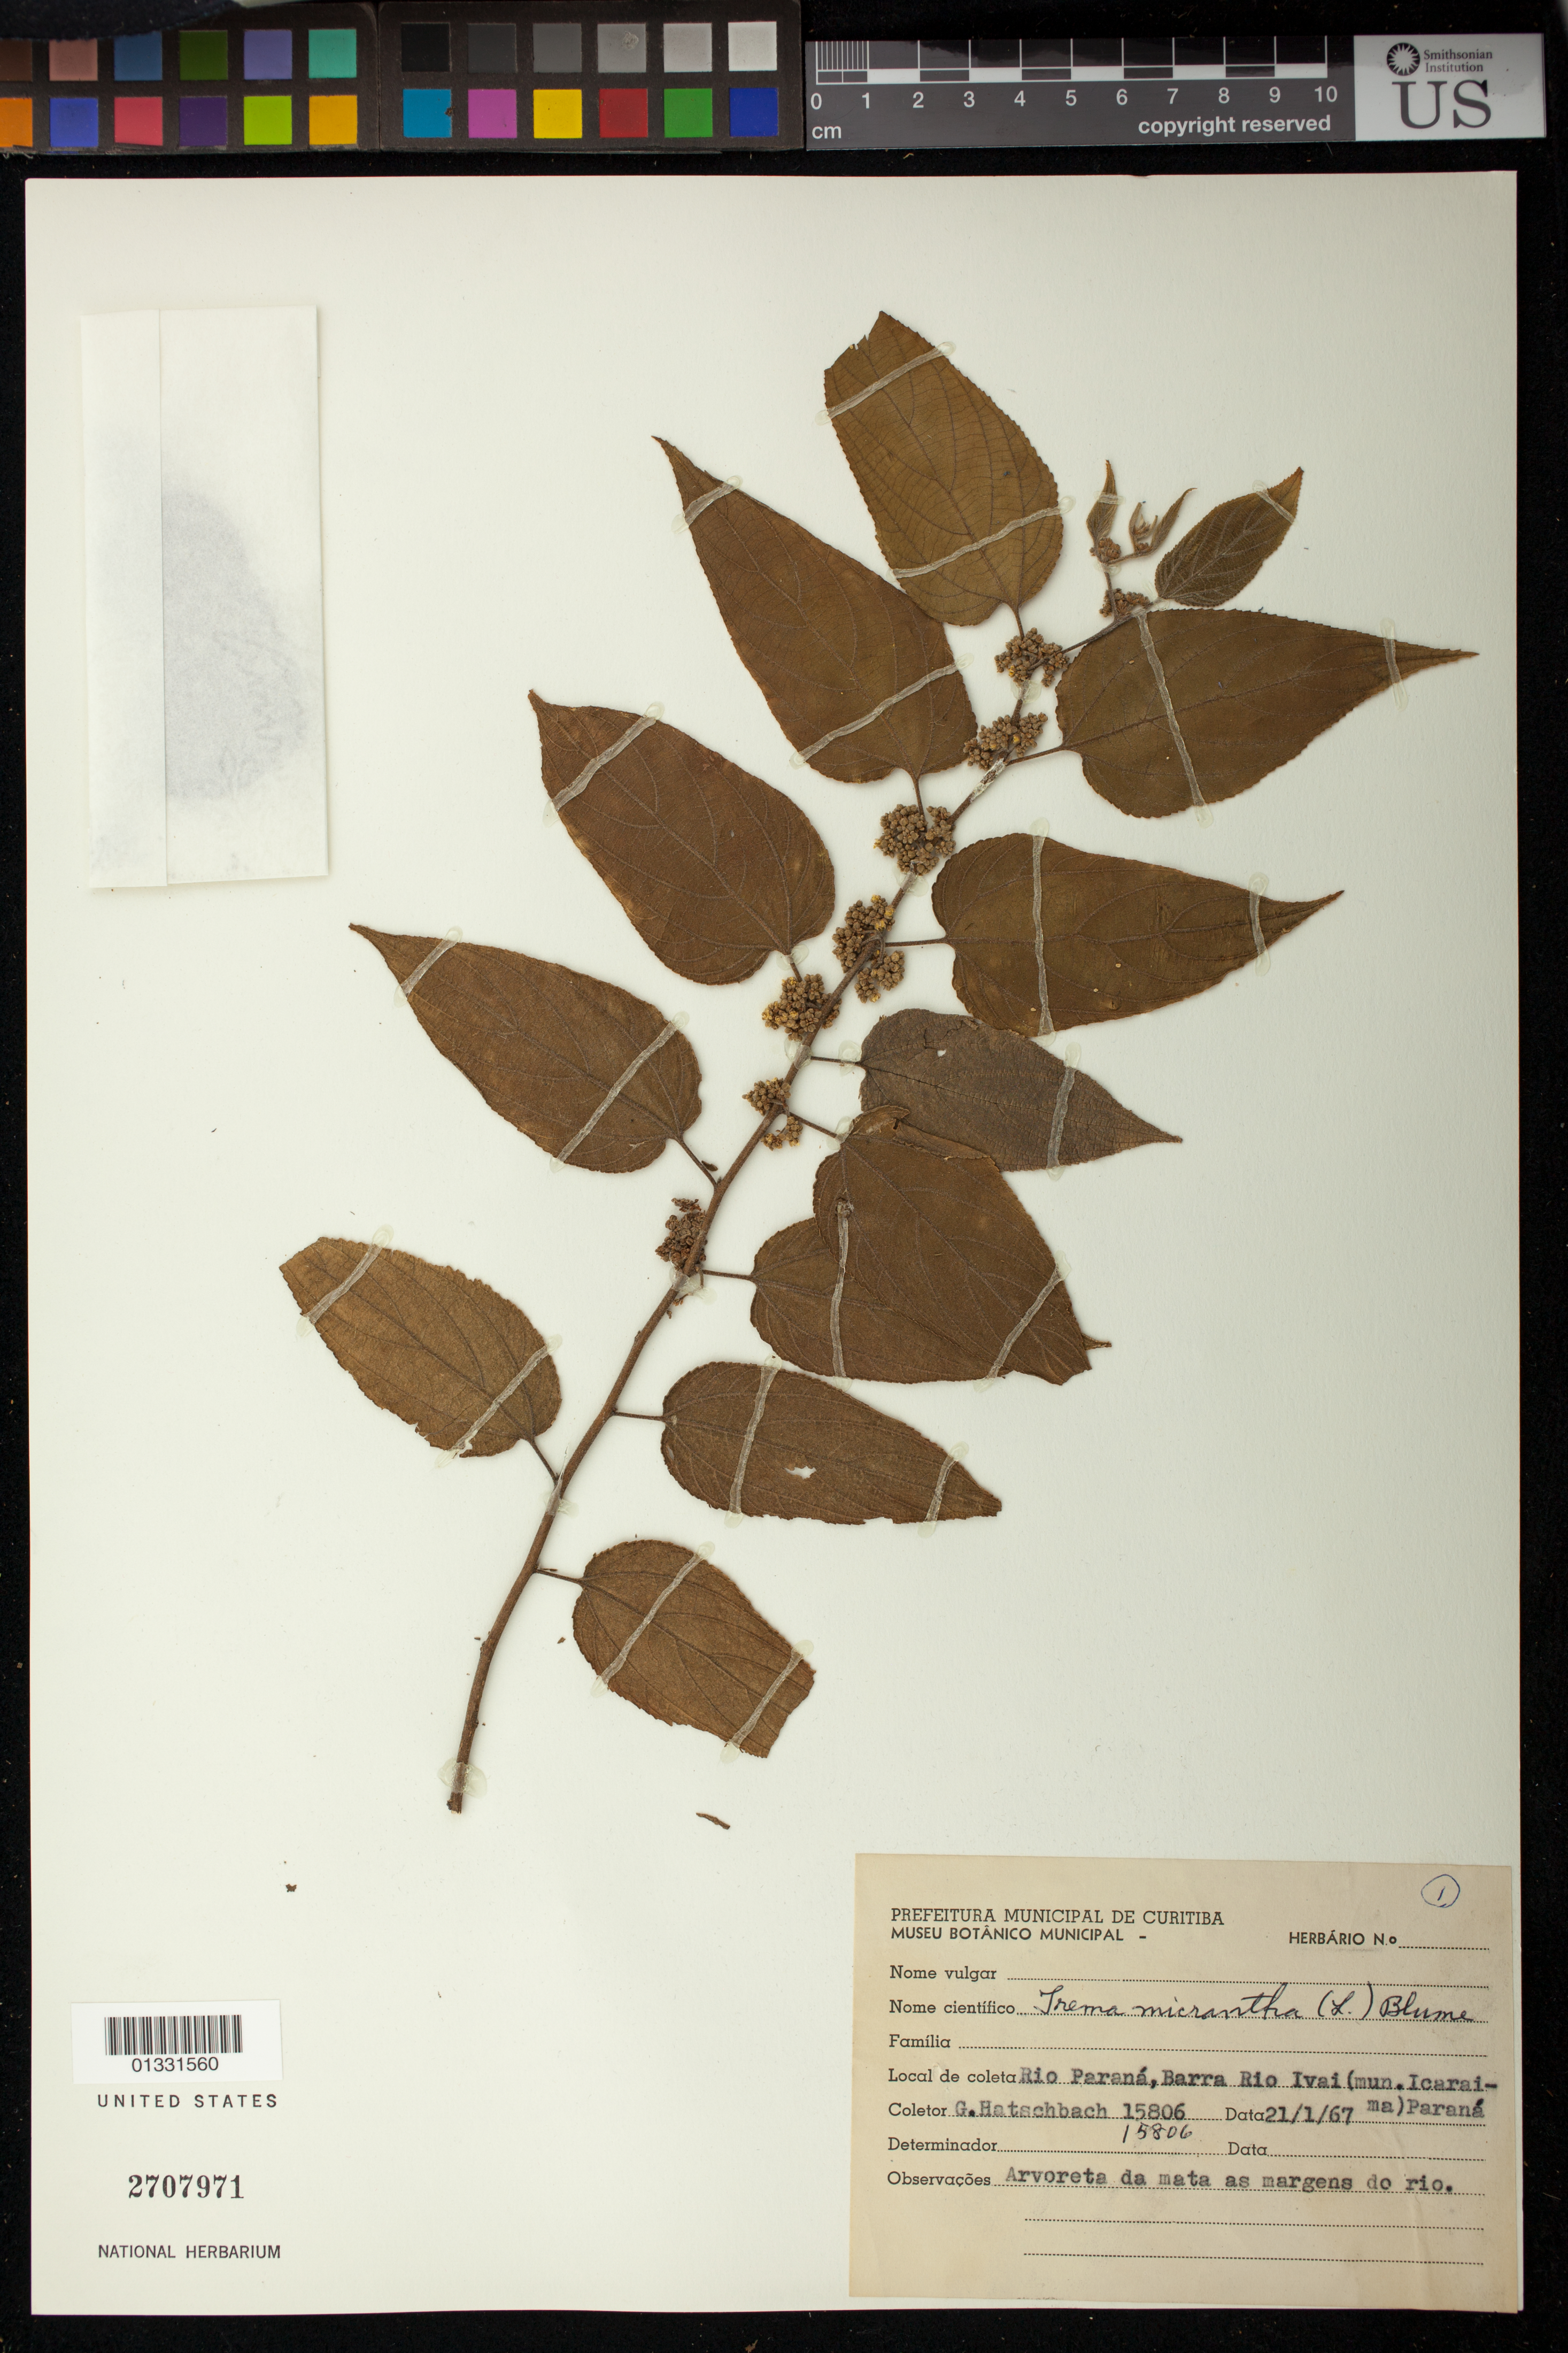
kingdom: Plantae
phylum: Tracheophyta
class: Magnoliopsida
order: Rosales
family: Cannabaceae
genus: Trema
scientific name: Trema micranthum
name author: (L.) Blume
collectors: G. Hatschbach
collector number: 15806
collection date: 1967-01-21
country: Brazil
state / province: Paraná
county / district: Icaraíma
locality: Rio Paraná, Barra Rio Ivai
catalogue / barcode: US 2707971